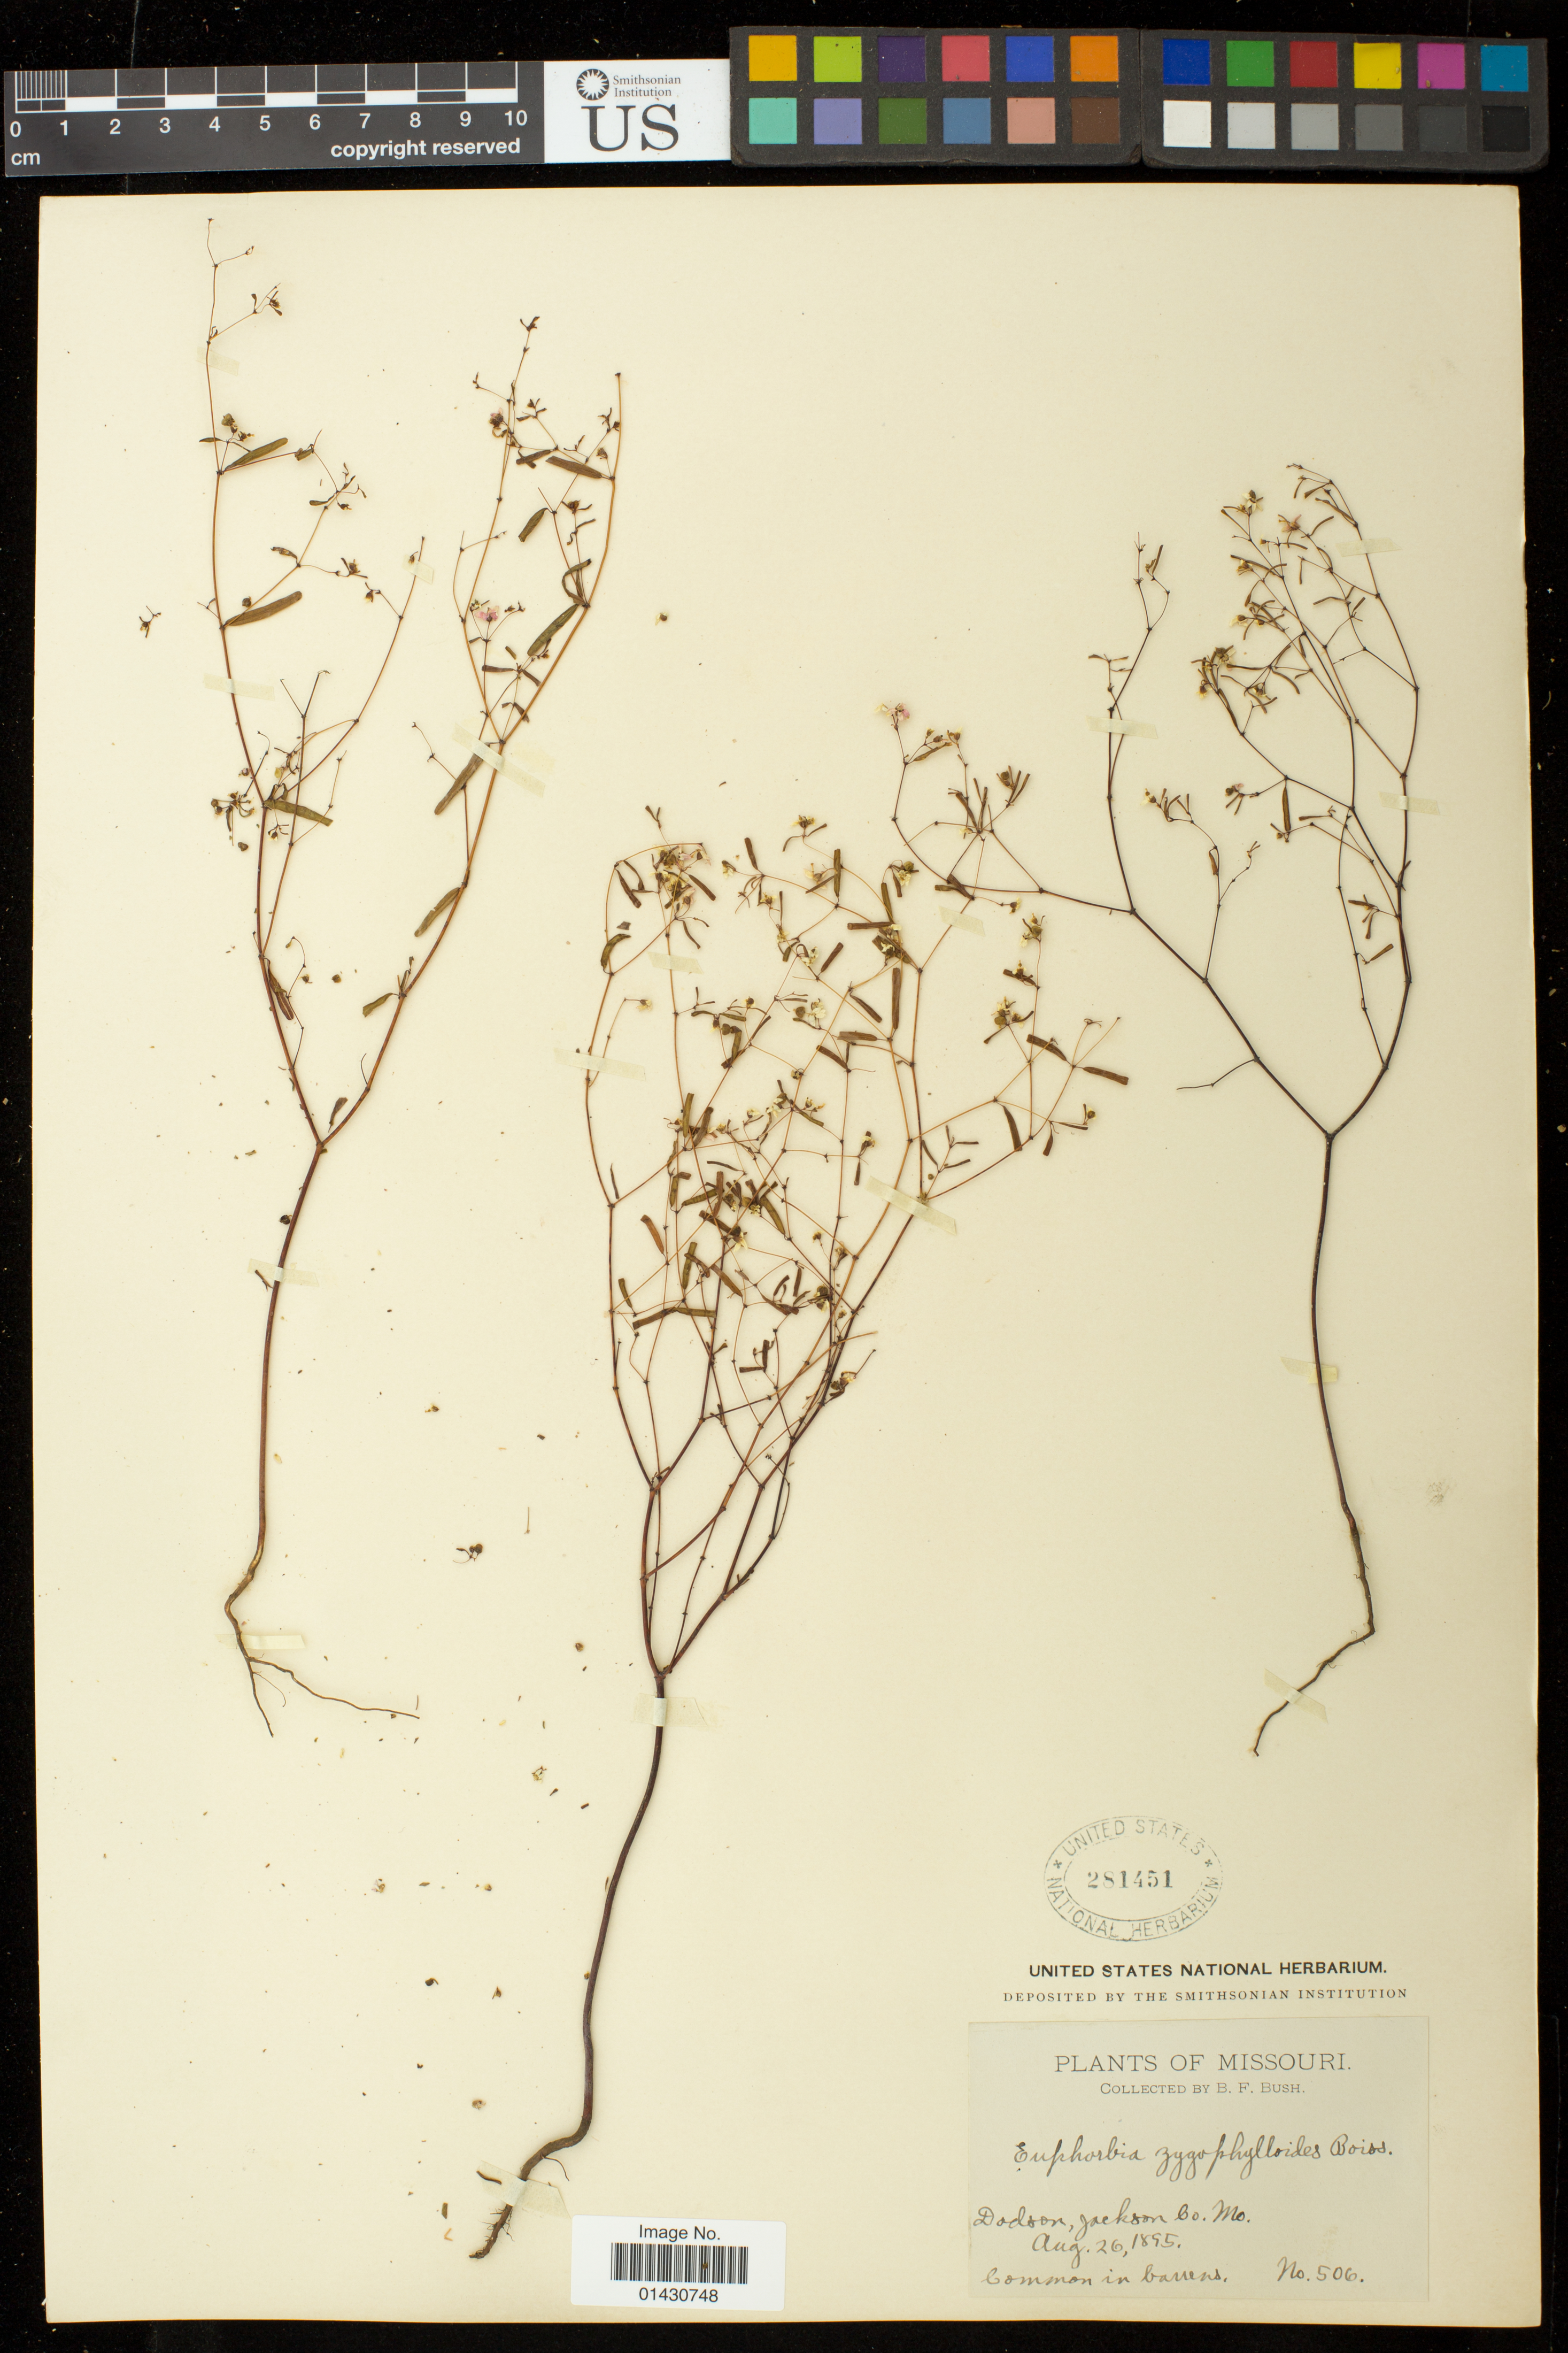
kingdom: Plantae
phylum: Tracheophyta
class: Magnoliopsida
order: Malpighiales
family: Euphorbiaceae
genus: Euphorbia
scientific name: Euphorbia missurica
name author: Raf.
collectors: B. F. Bush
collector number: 506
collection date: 1895-08-26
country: United States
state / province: Missouri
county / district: Jackson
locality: Dodson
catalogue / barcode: US 281451